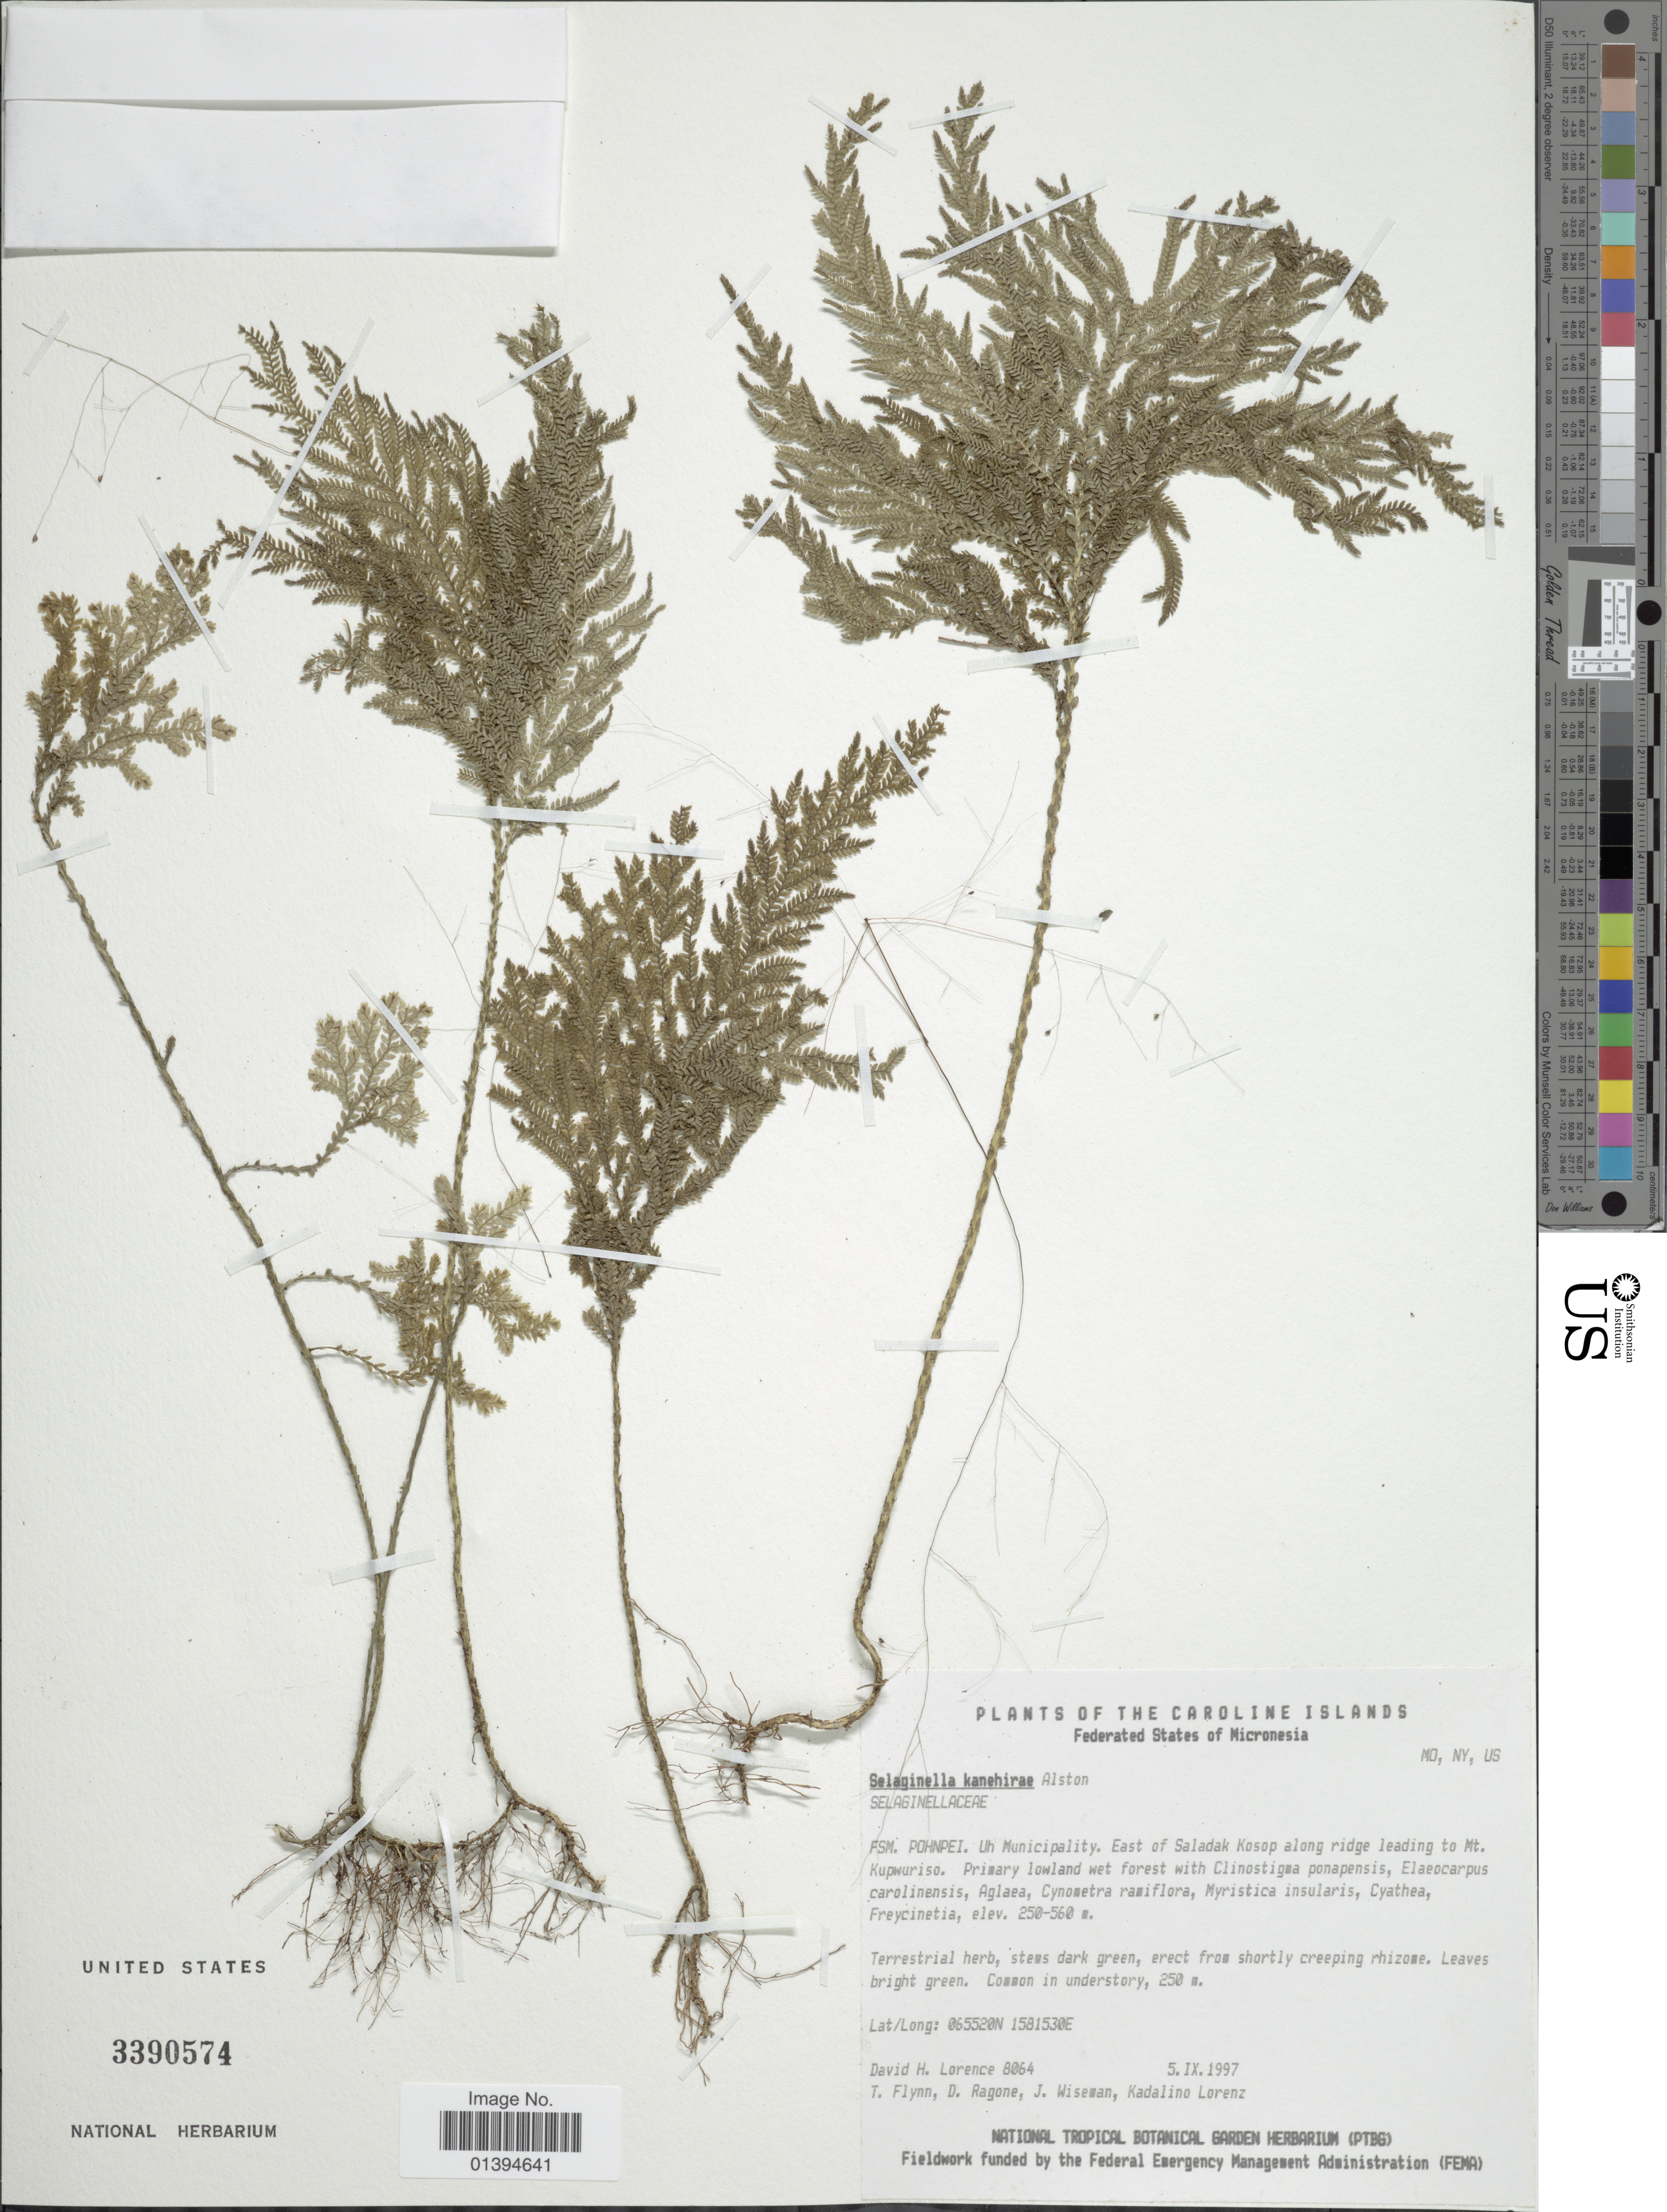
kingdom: Plantae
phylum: Tracheophyta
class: Lycopodiopsida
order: Selaginellales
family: Selaginellaceae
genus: Selaginella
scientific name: Selaginella kanehirae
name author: Alston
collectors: D. Lorence, T. Flynn, D. Ragone, J. Wiseman & K. Lorens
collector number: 8064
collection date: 1997-09-05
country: Micronesia, Federated States of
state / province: Pohnpei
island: Pohnpei [Ponape]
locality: Uh Municipality, east of Saladak Kosop along ridge leading to Mt. Kupwuriso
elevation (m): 250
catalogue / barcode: US 3390574